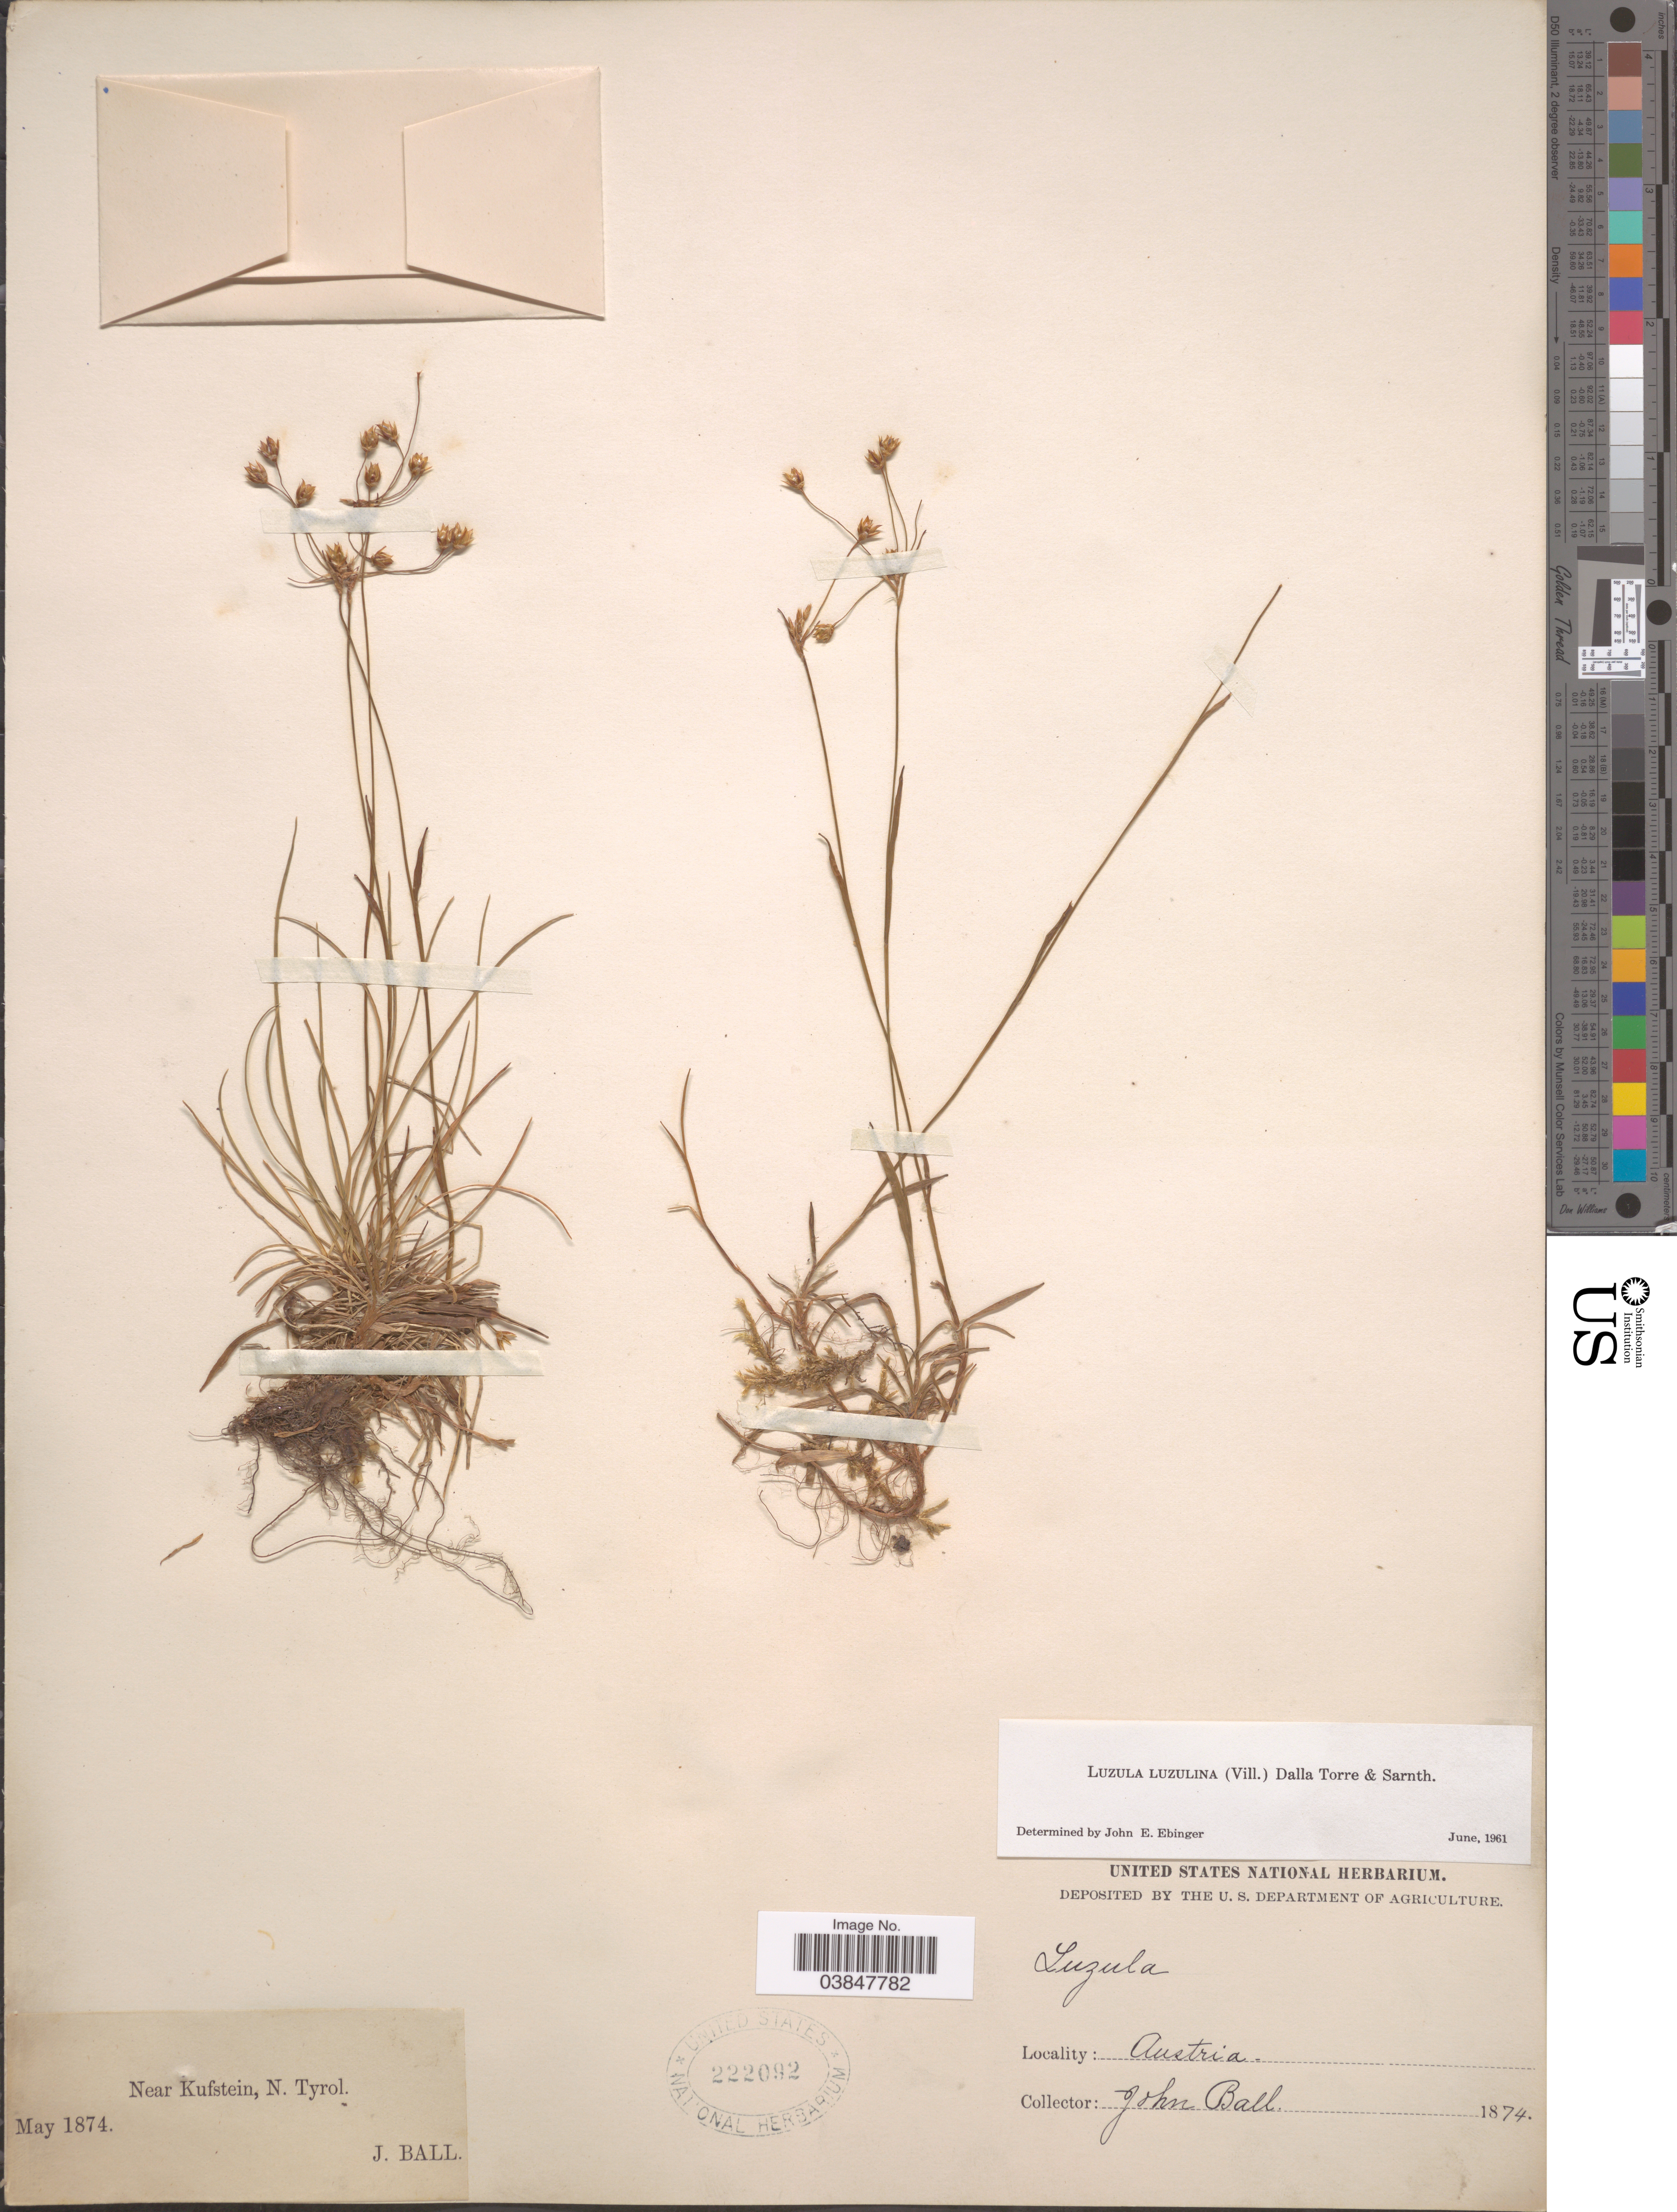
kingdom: Plantae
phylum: Tracheophyta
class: Liliopsida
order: Poales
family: Juncaceae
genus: Luzula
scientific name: Luzula luzulina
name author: (Vill.) Racib.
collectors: J. Ball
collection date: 1874-05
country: Austria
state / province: Tirol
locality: Near Kufstein, N. Tyrol.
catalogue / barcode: US 222092